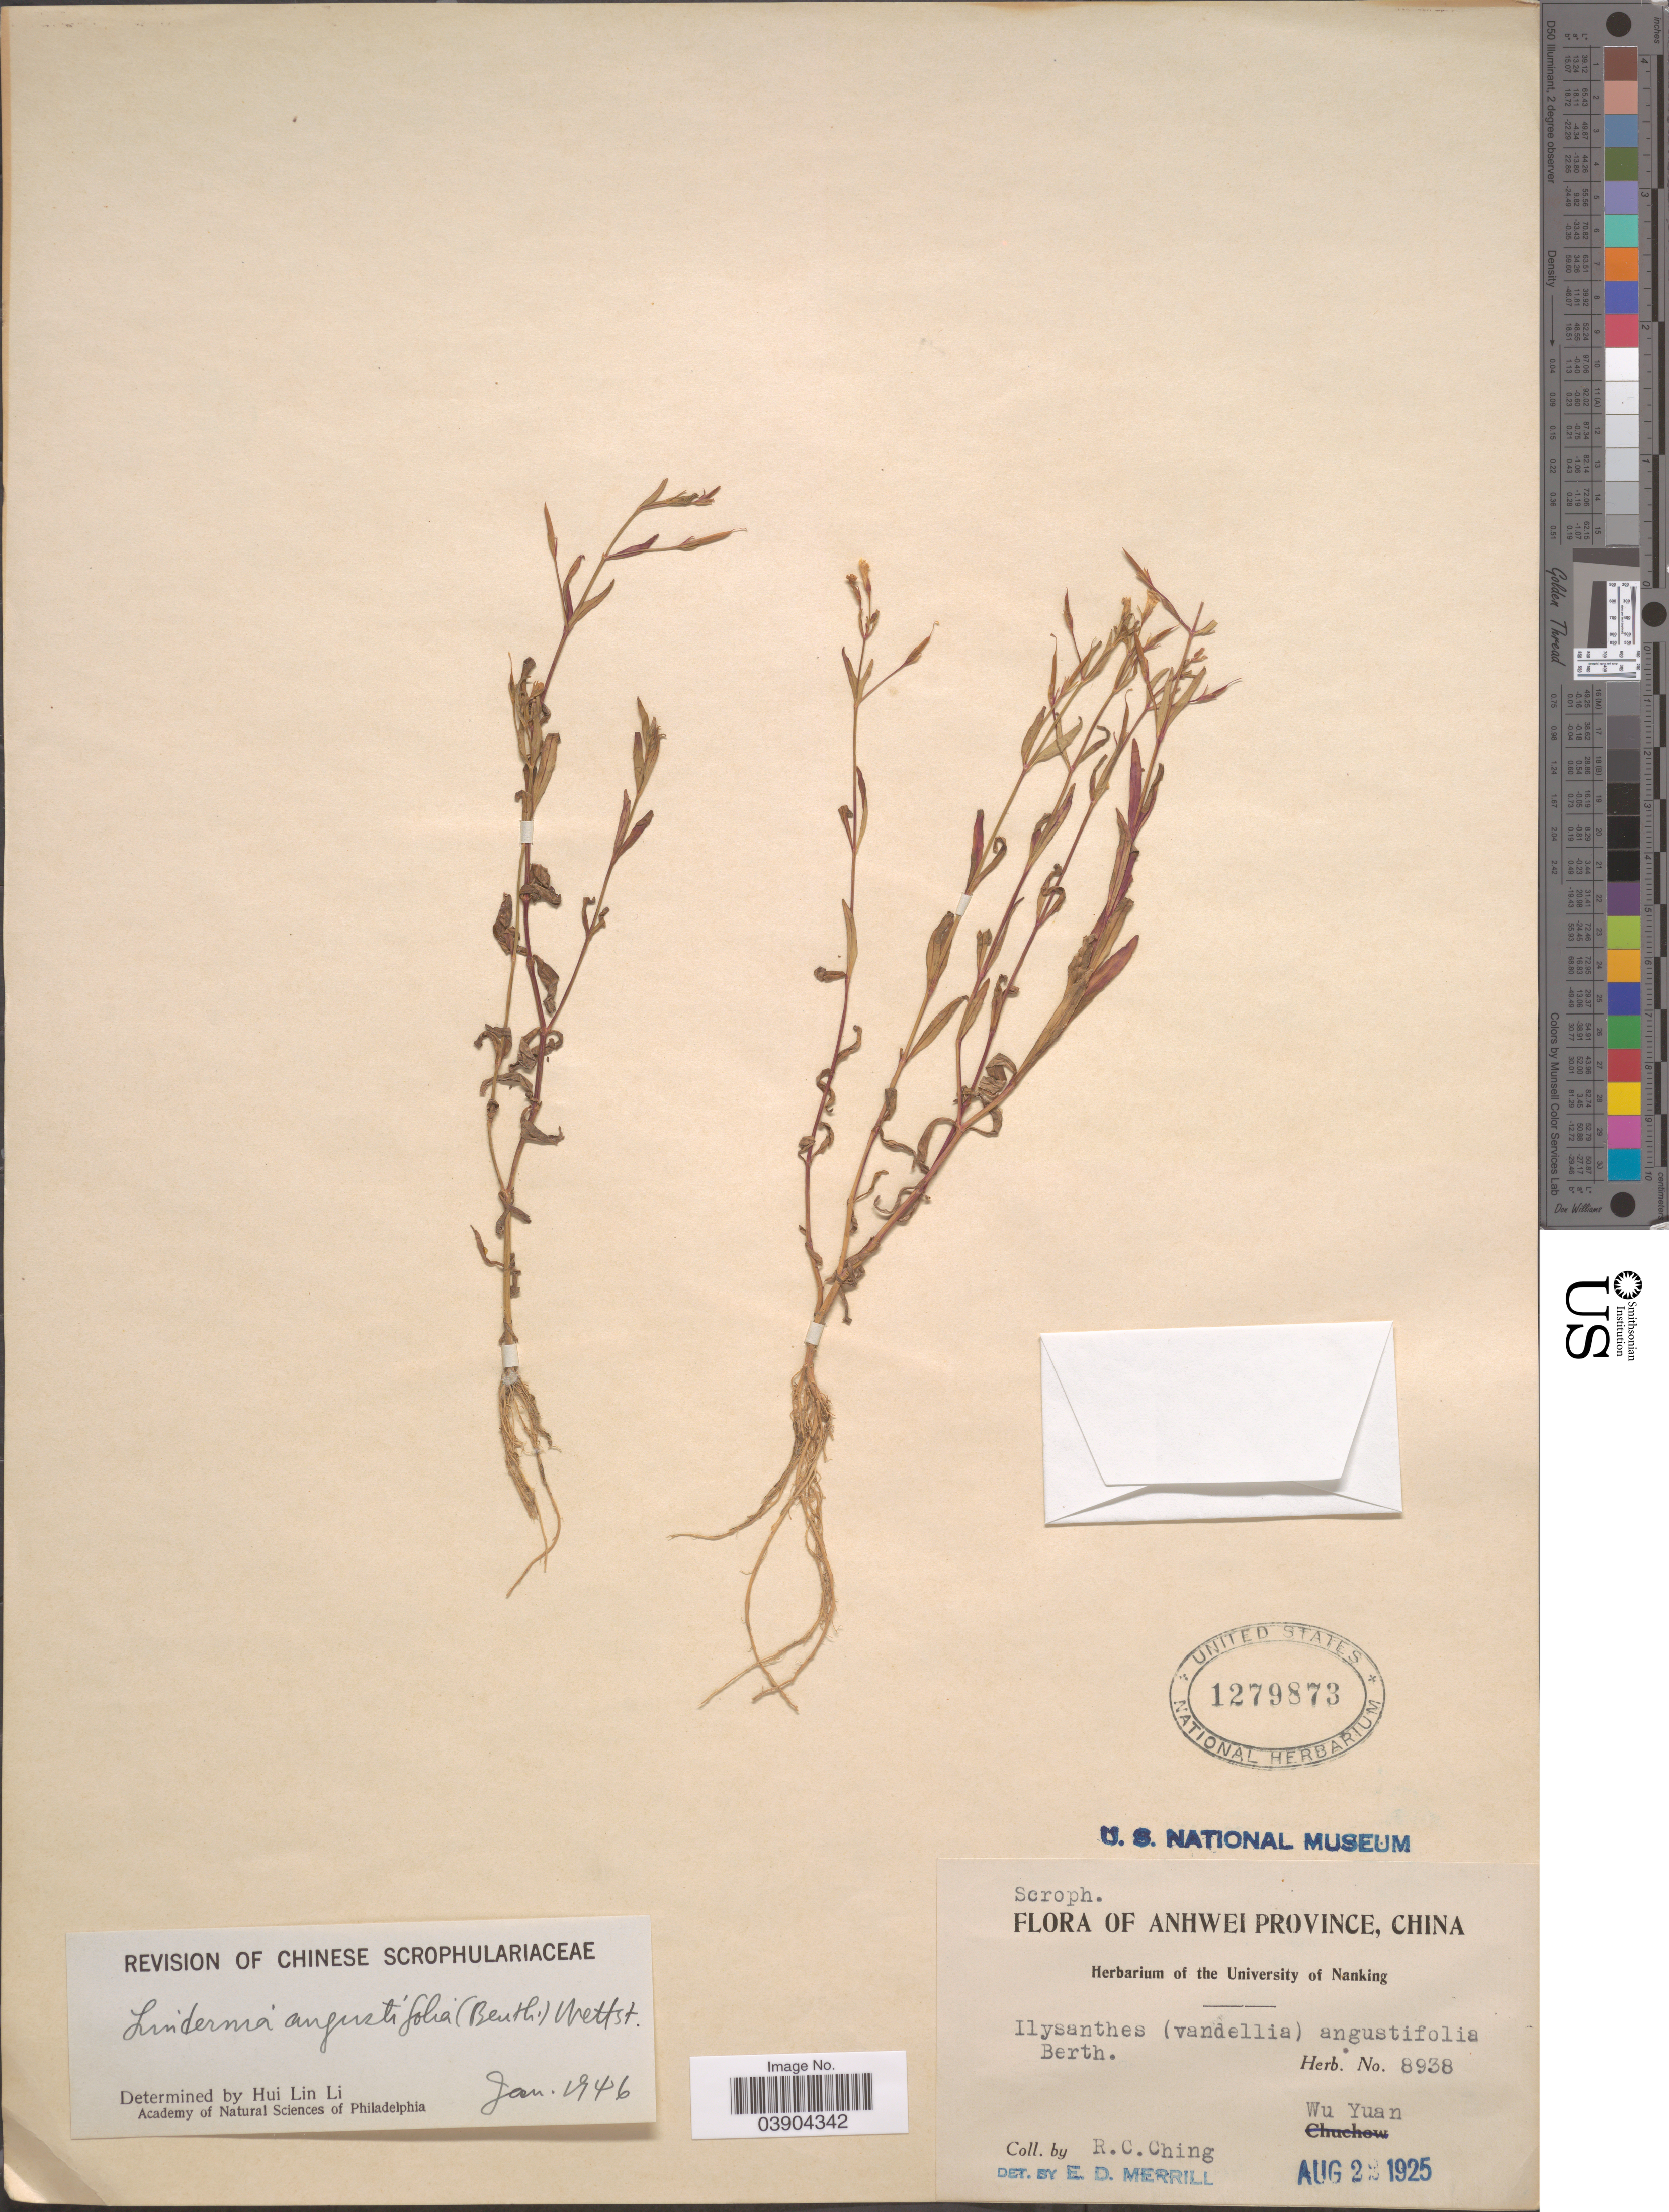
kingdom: Plantae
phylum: Tracheophyta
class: Magnoliopsida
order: Lamiales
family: Linderniaceae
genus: Lindernia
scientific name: Lindernia angustifolia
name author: (Benth.) Wettst.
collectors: R. C. Ching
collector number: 8938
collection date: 1925-08-22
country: China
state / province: Anhui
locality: Anhwei Province. Wu Yuan.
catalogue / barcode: US 1279873